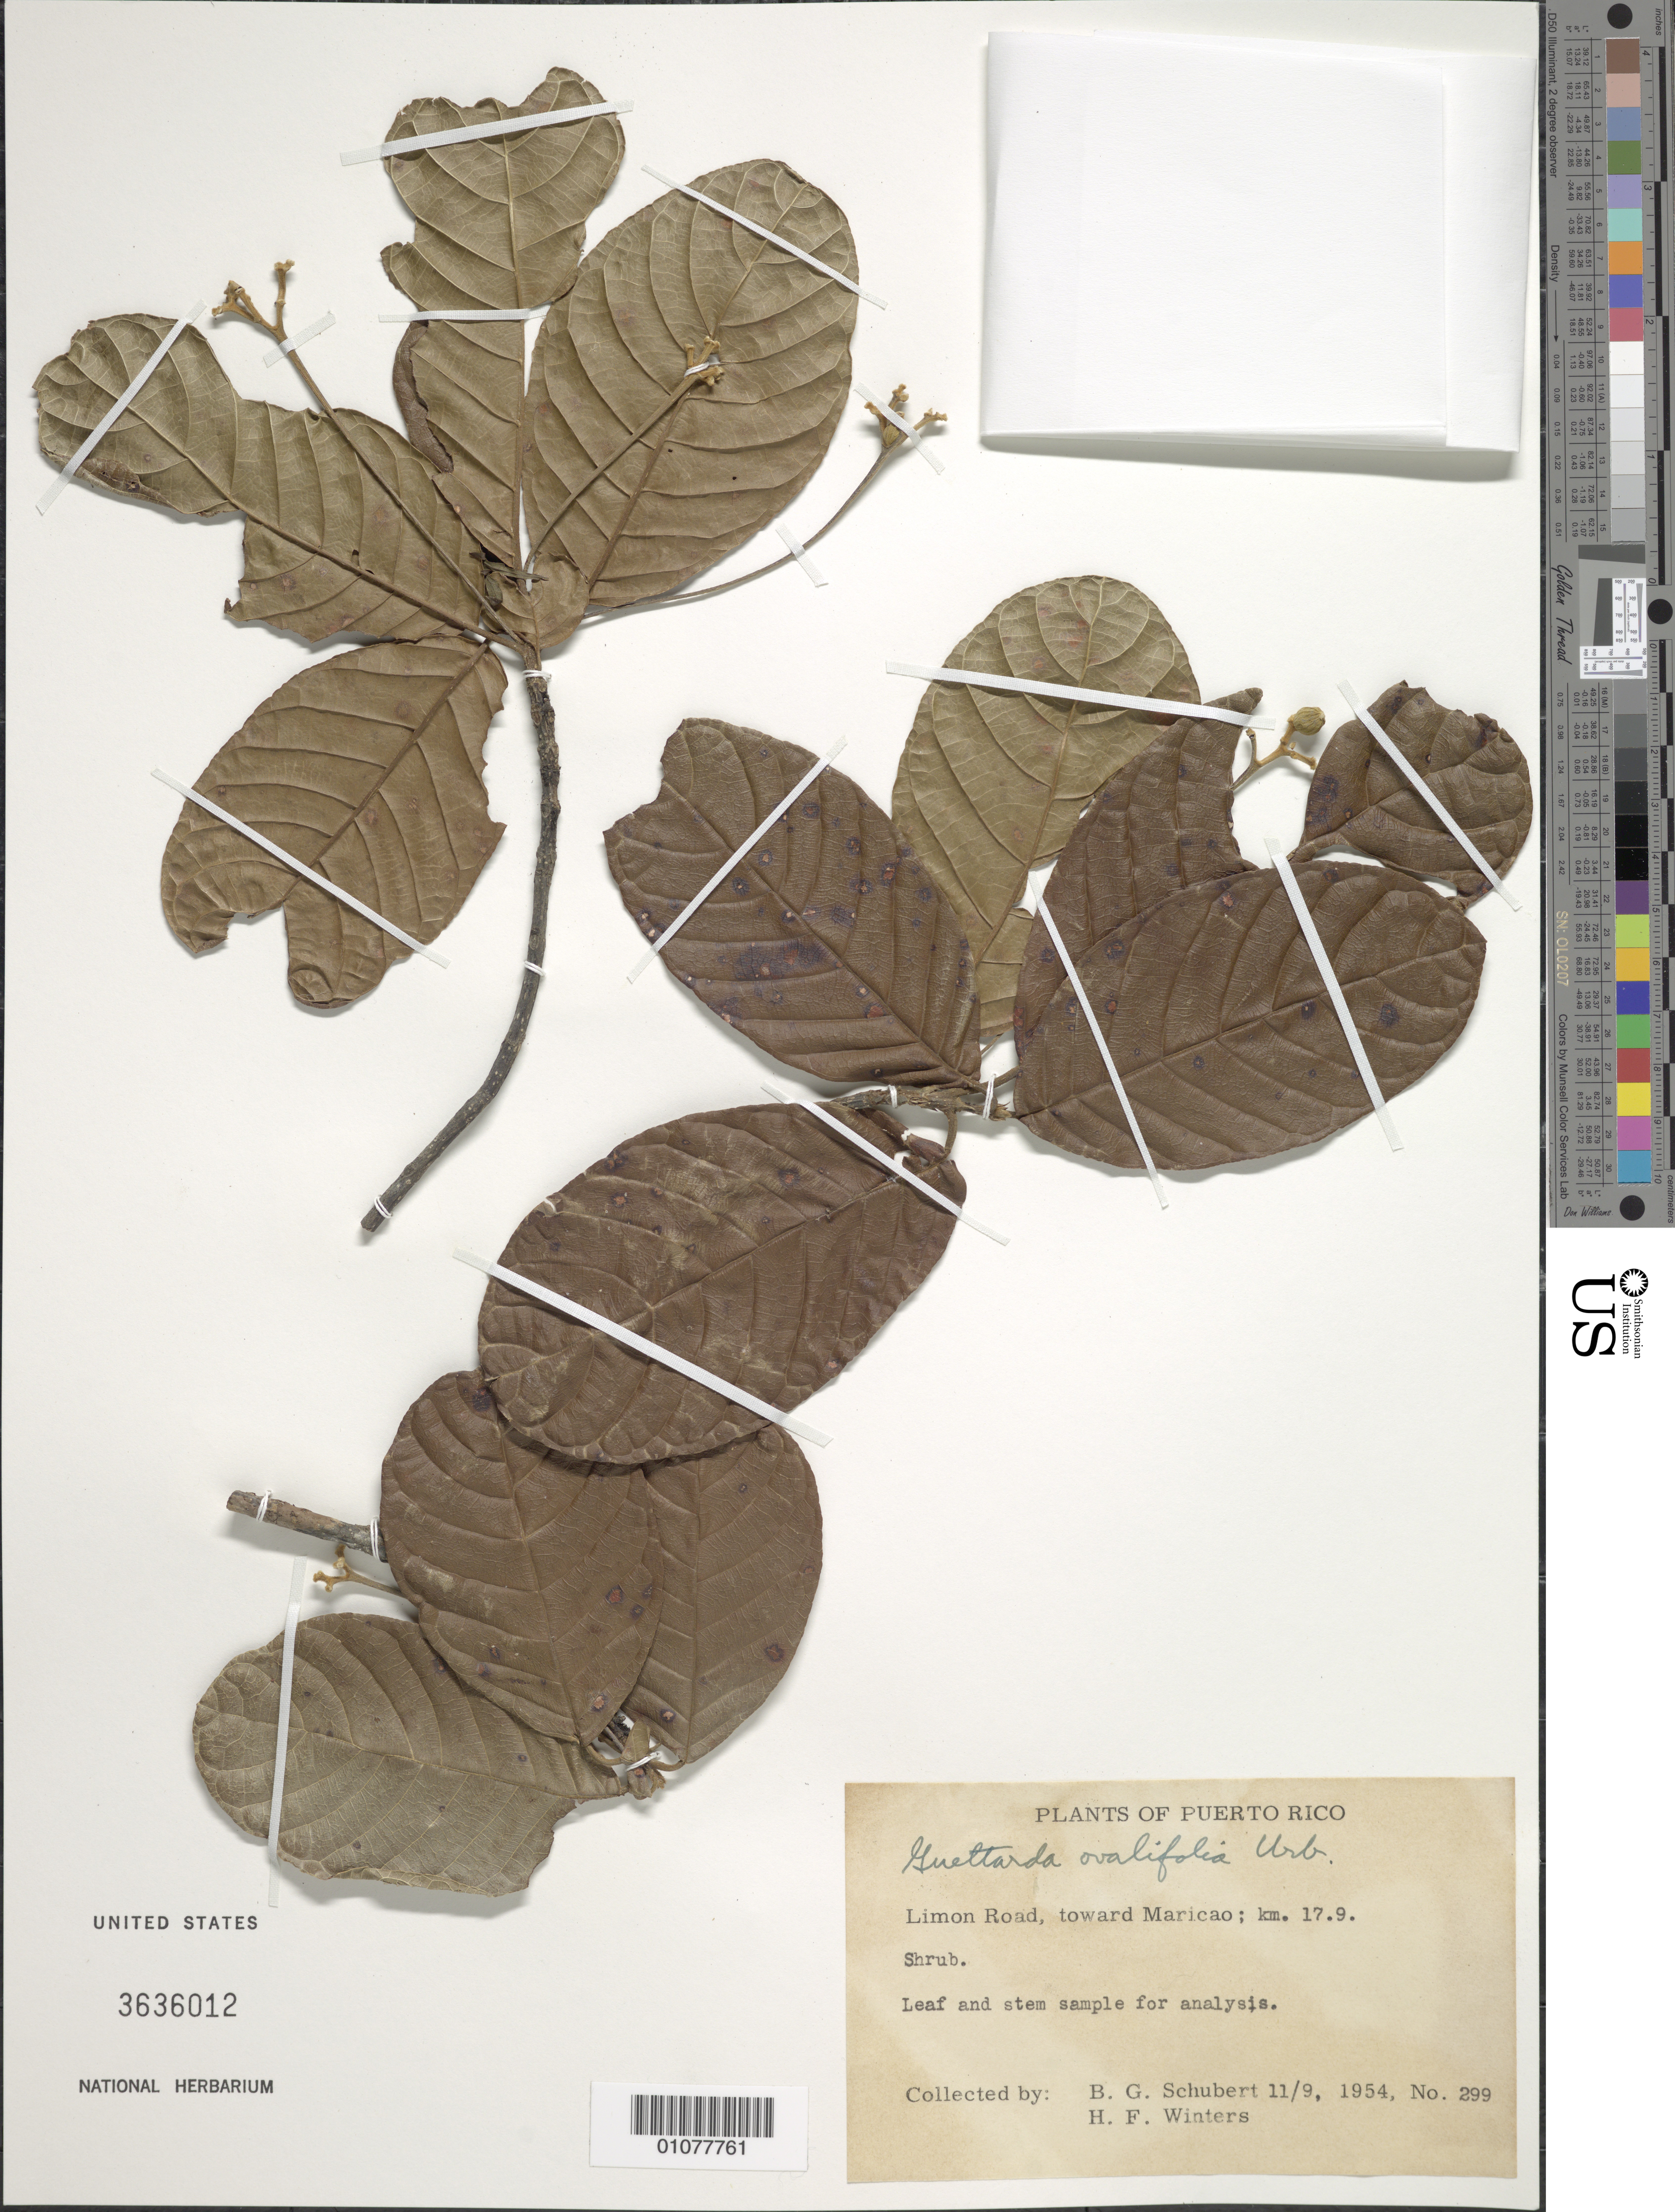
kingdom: Plantae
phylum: Tracheophyta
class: Magnoliopsida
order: Gentianales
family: Rubiaceae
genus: Guettarda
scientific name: Guettarda ovalifolia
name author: Urb.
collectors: B. Schubert & H. Winters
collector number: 299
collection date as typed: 09 Nov 1954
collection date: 1954-11-09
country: Puerto Rico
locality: Limon Road, toward Maricao, Km. 17.9.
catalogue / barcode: US 3636012